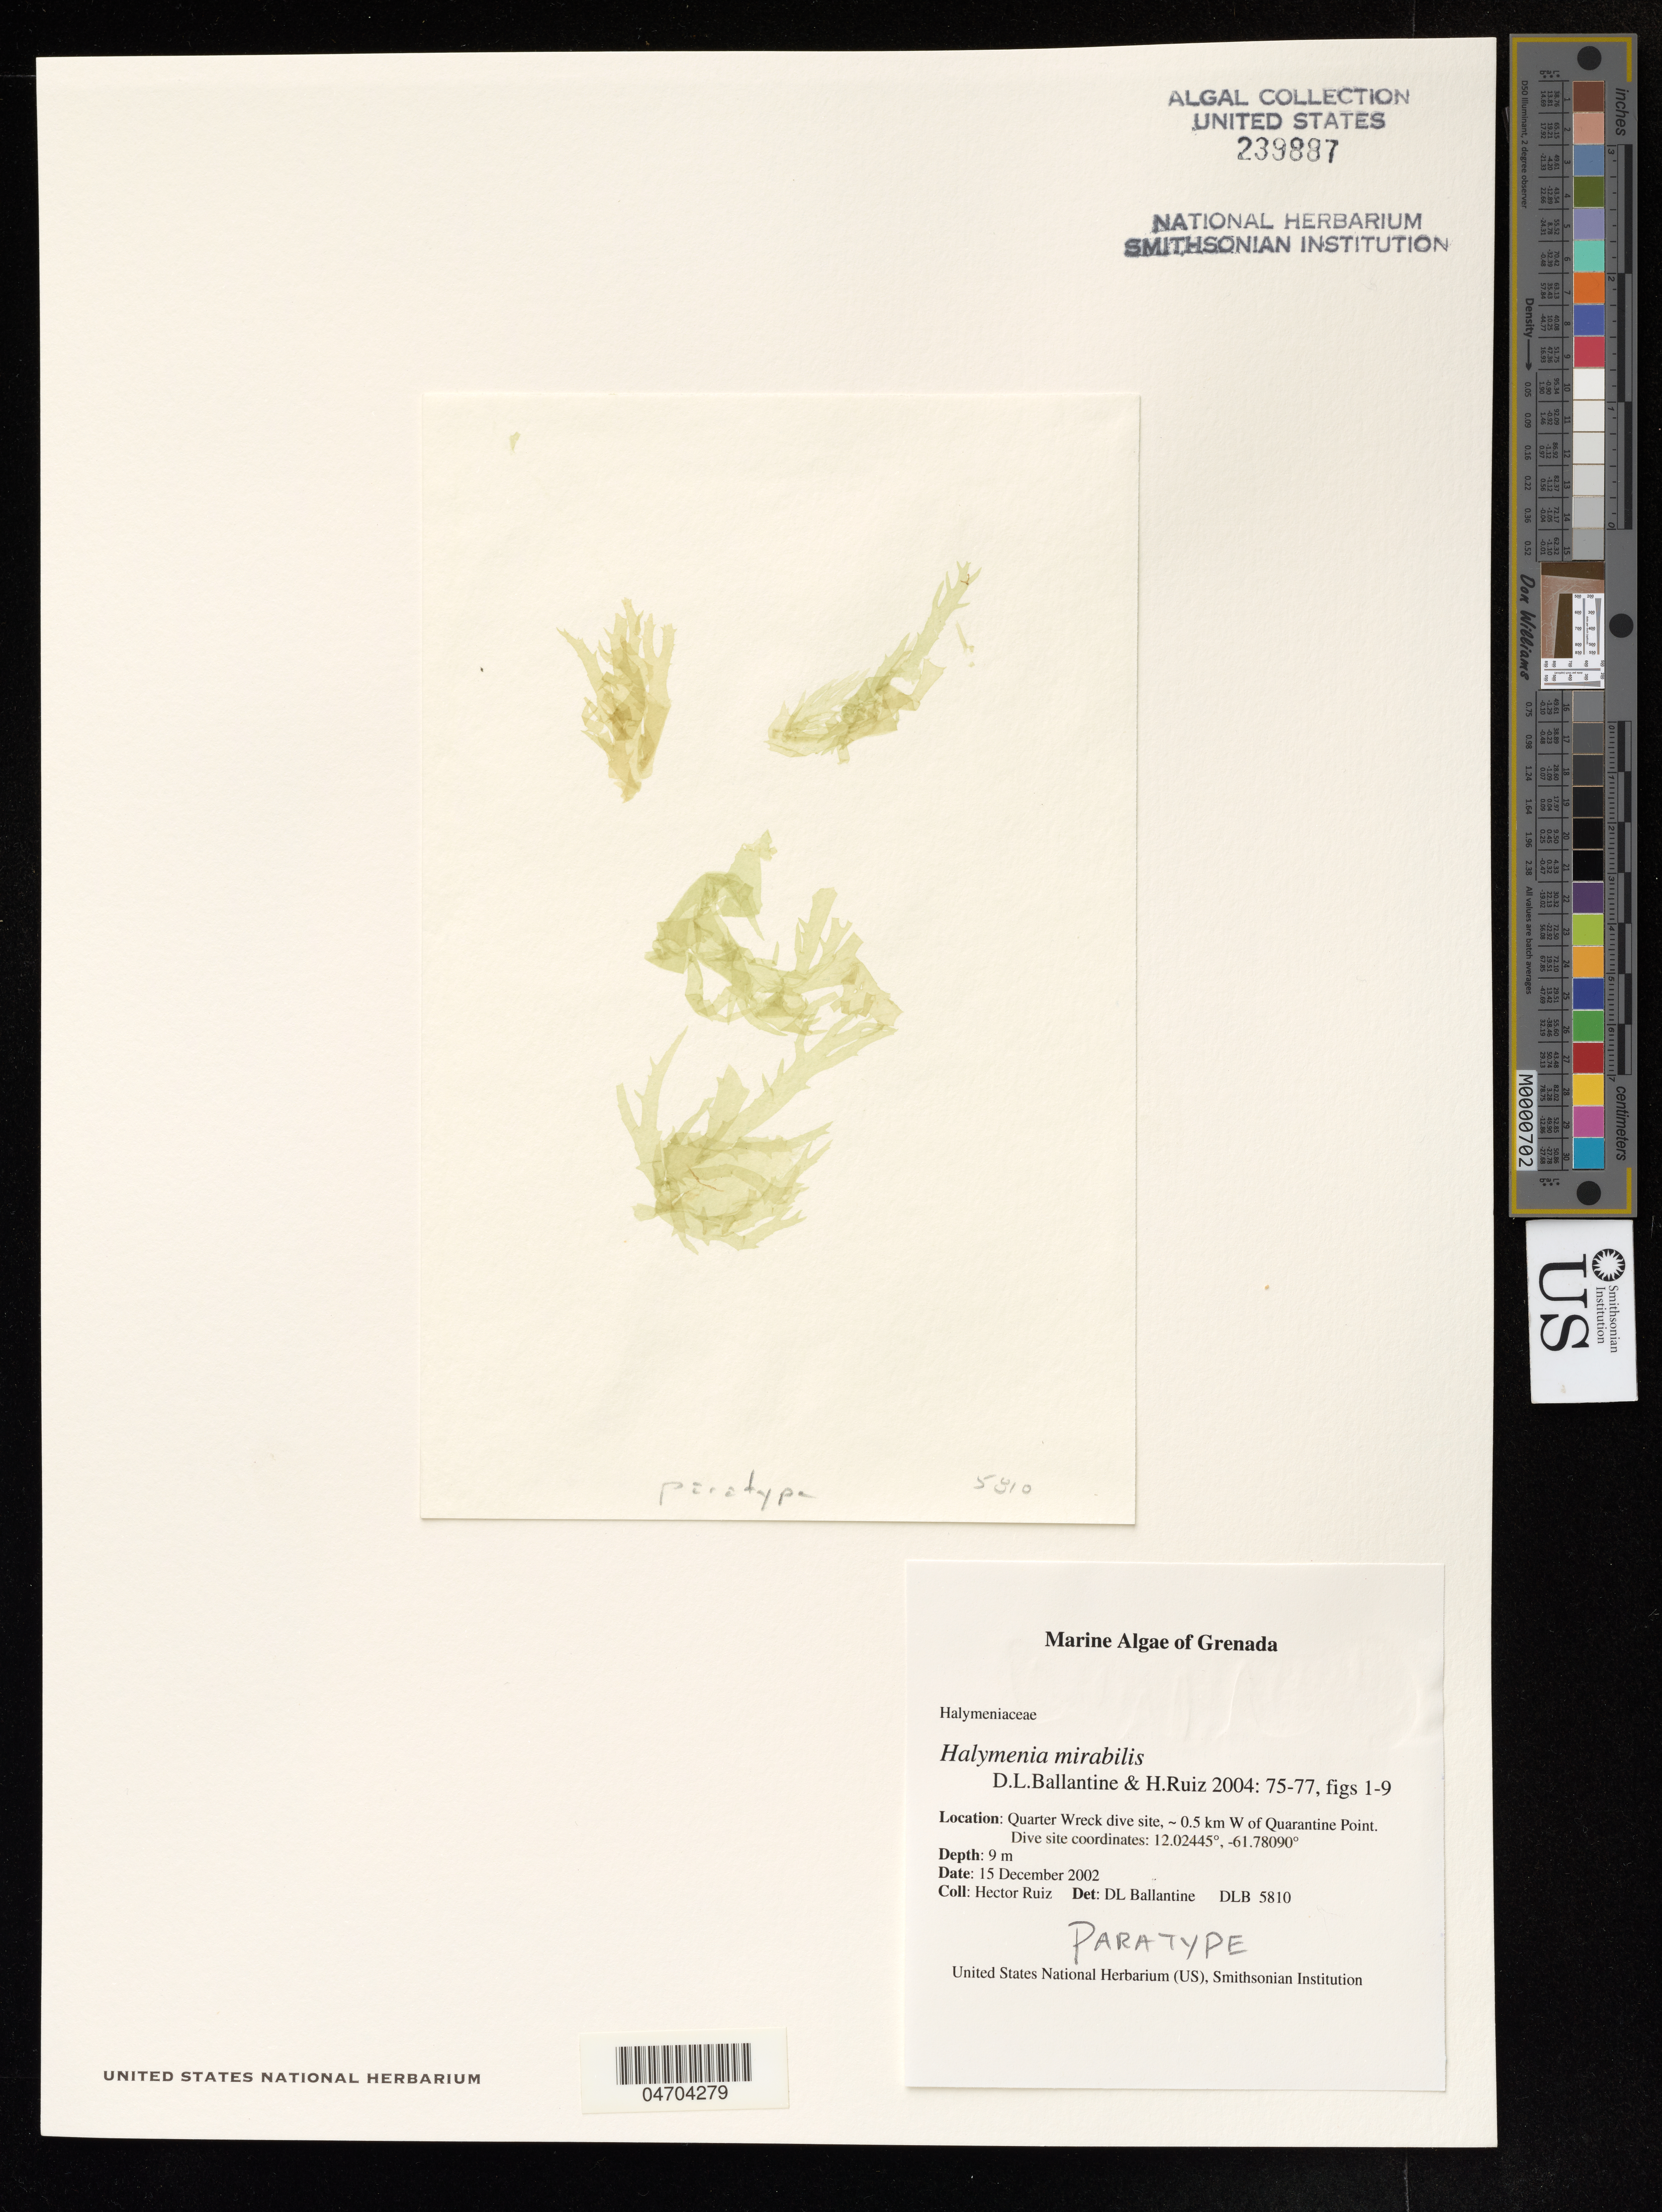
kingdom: Plantae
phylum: Rhodophyta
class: Florideophyceae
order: Halymeniales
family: Halymeniaceae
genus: Halymenia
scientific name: Halymenia mirabilis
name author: D.L. Ballant. & H.Ruiz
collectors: H. Ruiz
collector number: DLB 5810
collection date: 2002-12-15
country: Grenada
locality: Quarter Wreck dive site, ~0.5 km W of Quarantine Point.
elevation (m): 9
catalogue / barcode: US 239887